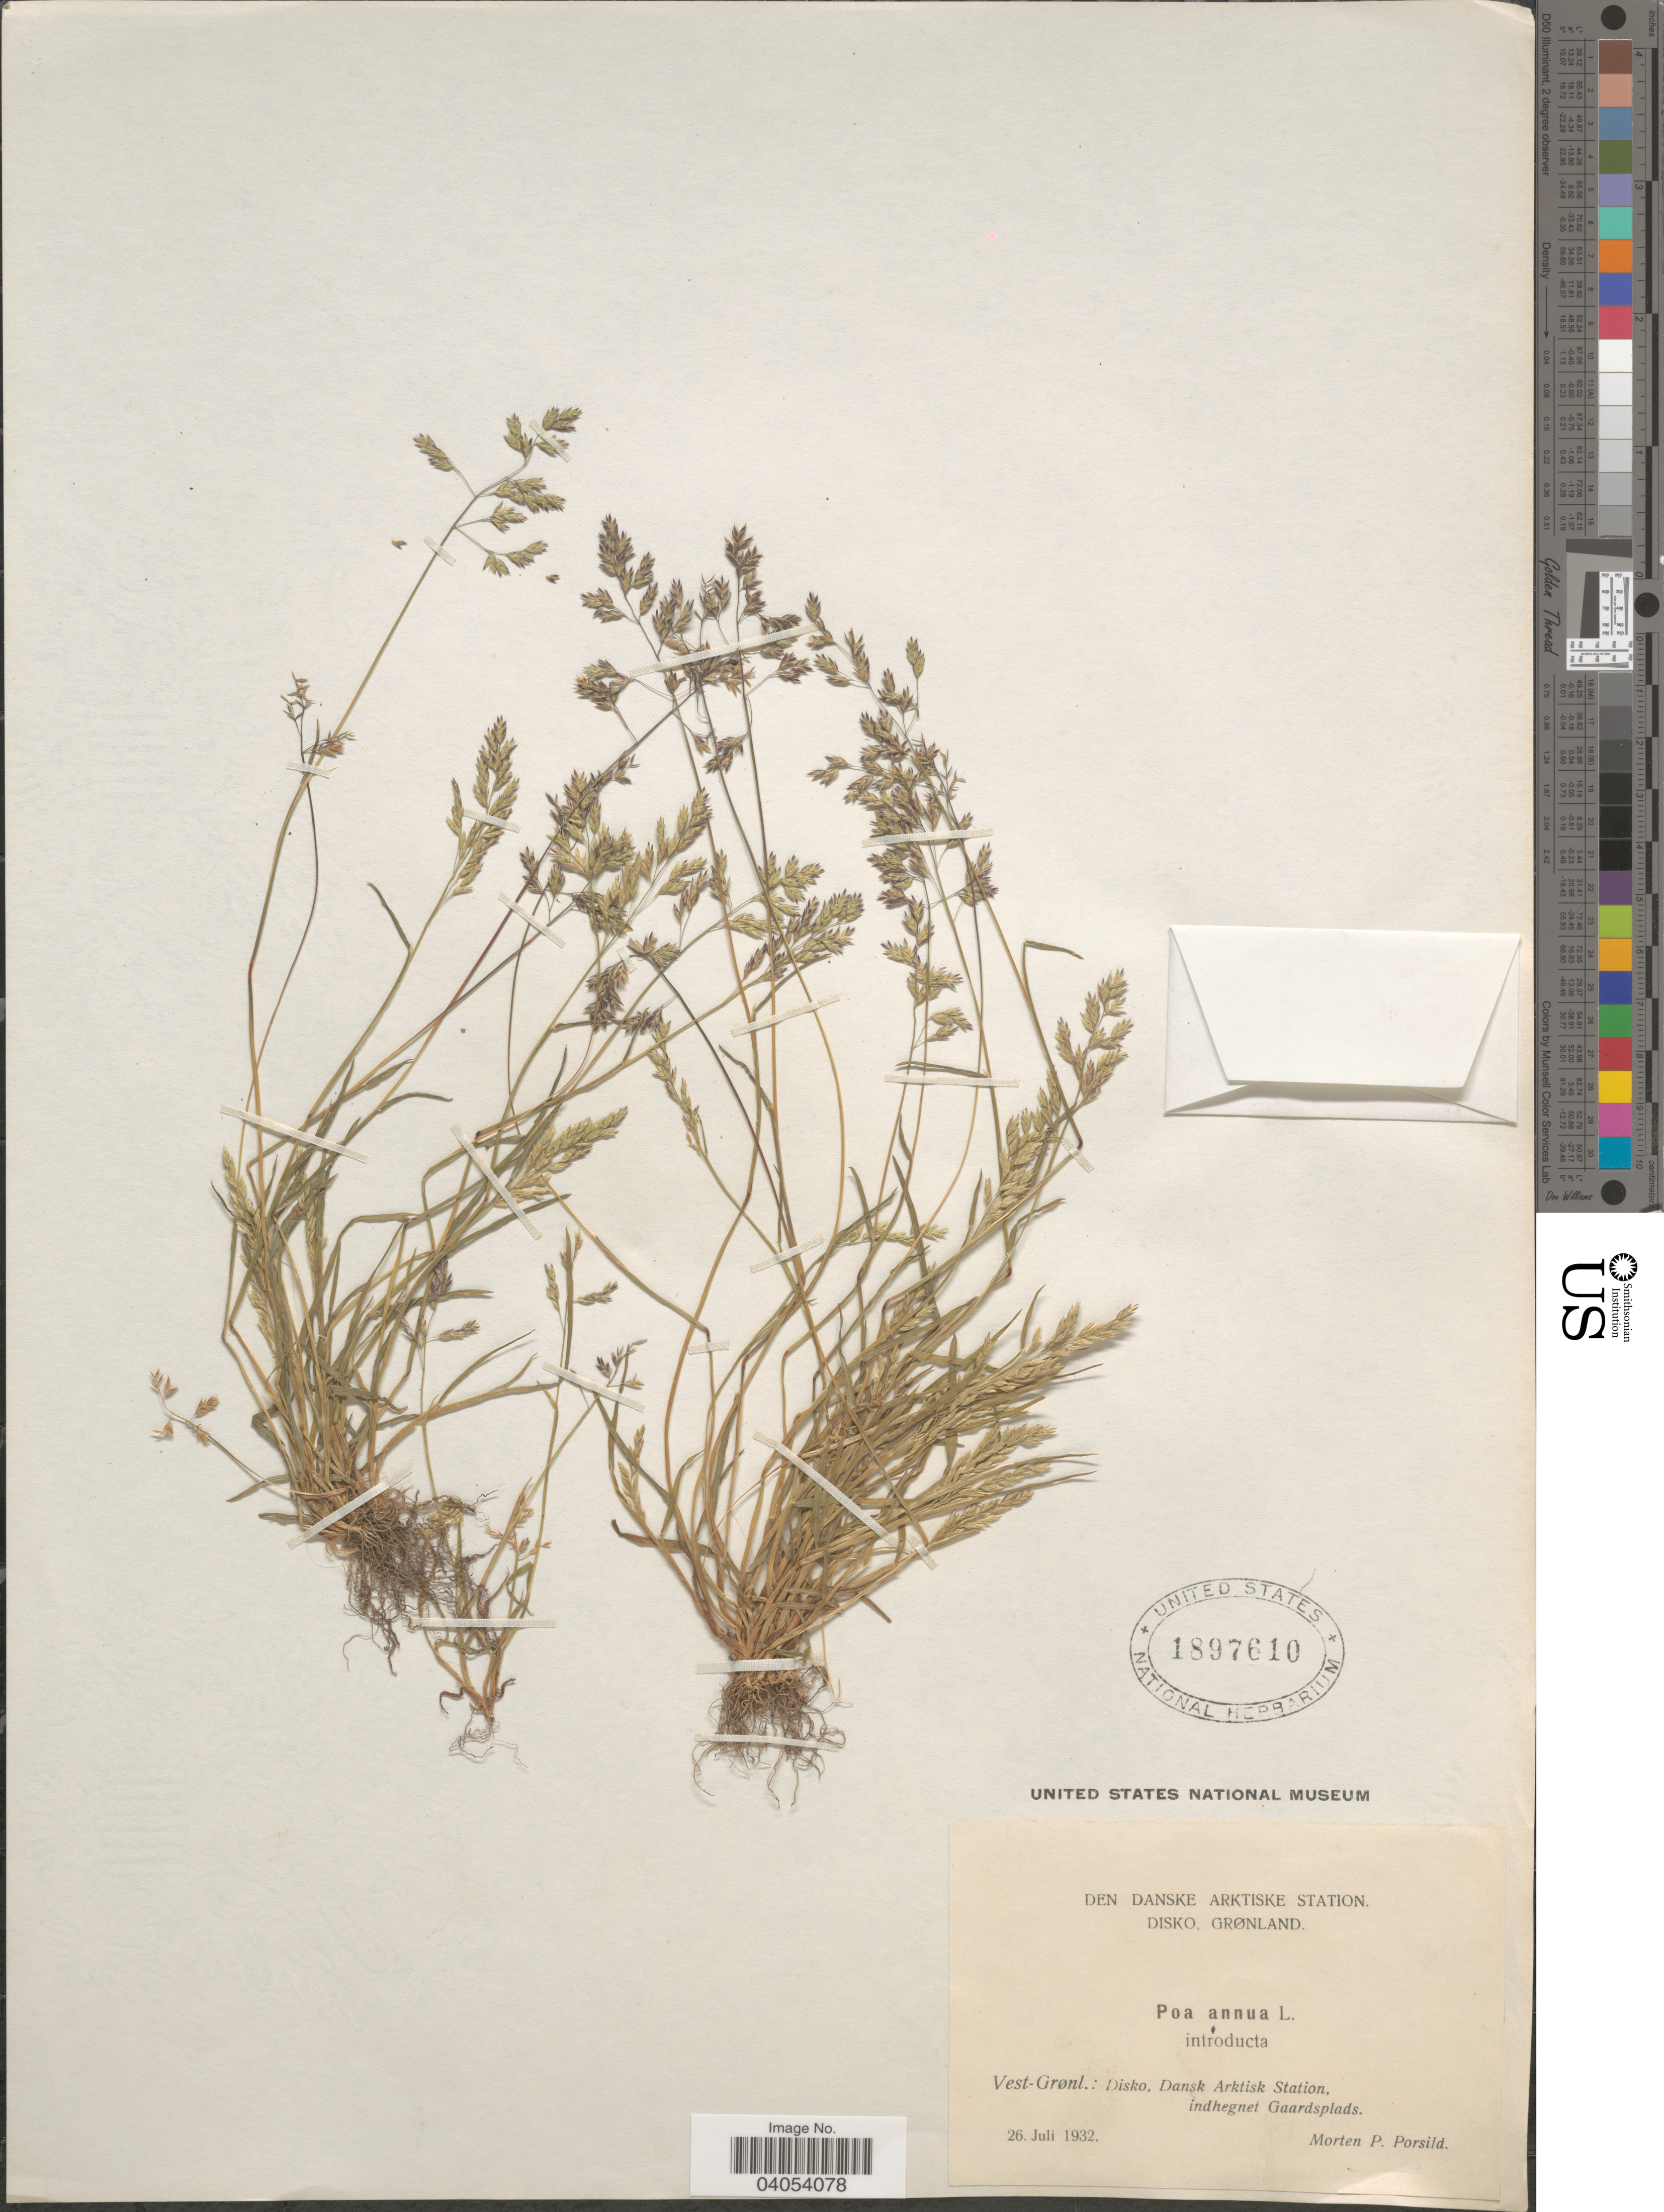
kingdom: Plantae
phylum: Tracheophyta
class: Liliopsida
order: Poales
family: Poaceae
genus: Poa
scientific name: Poa annua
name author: L.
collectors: M. P. Porsild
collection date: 1932-07-26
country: Greenland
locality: Den Danske Arktiske Station. Disko, Grønland. Vest-Grønl.: Disko, Dansk Arktisk Station, indhegnet Gaardsplads.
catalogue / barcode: US 1897610